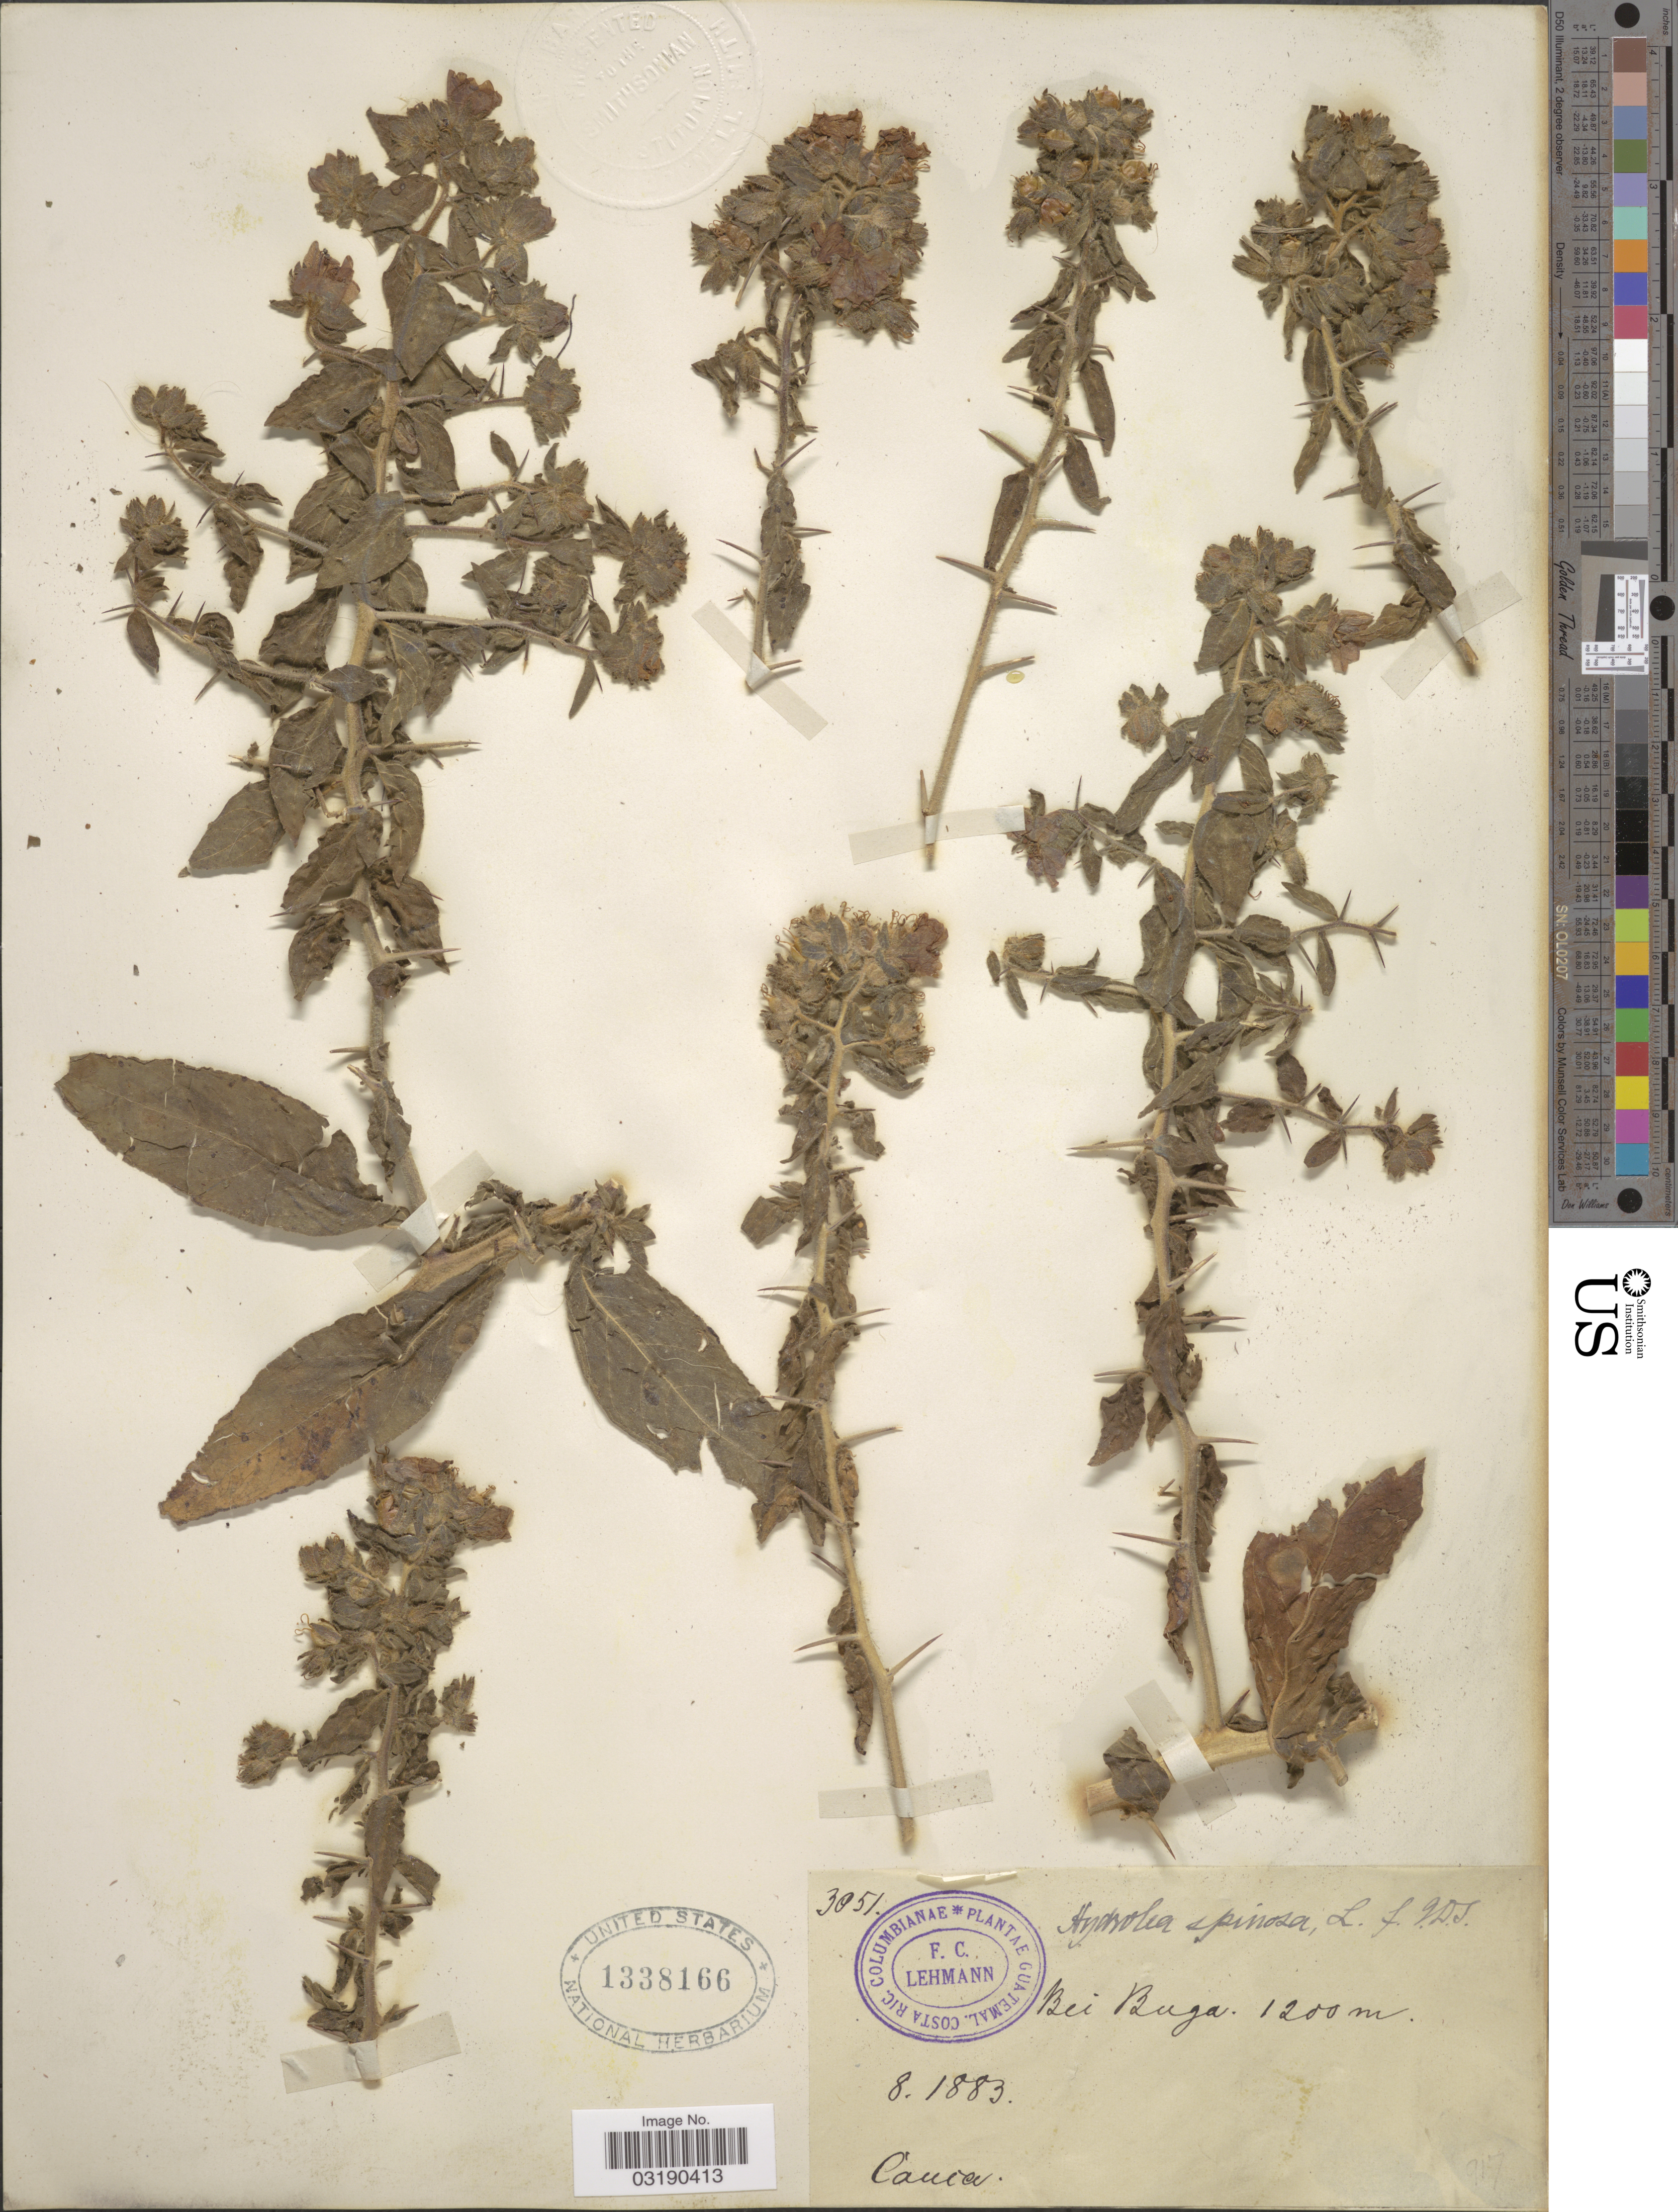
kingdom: Plantae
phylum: Tracheophyta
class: Magnoliopsida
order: Solanales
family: Hydroleaceae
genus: Hydrolea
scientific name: Hydrolea spinosa var. spinosa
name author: L.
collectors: F. C. Lehmann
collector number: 3051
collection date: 1883-08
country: Colombia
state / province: Cauca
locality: Bei Buga. Cauca.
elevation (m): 1200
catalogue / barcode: US 1338166